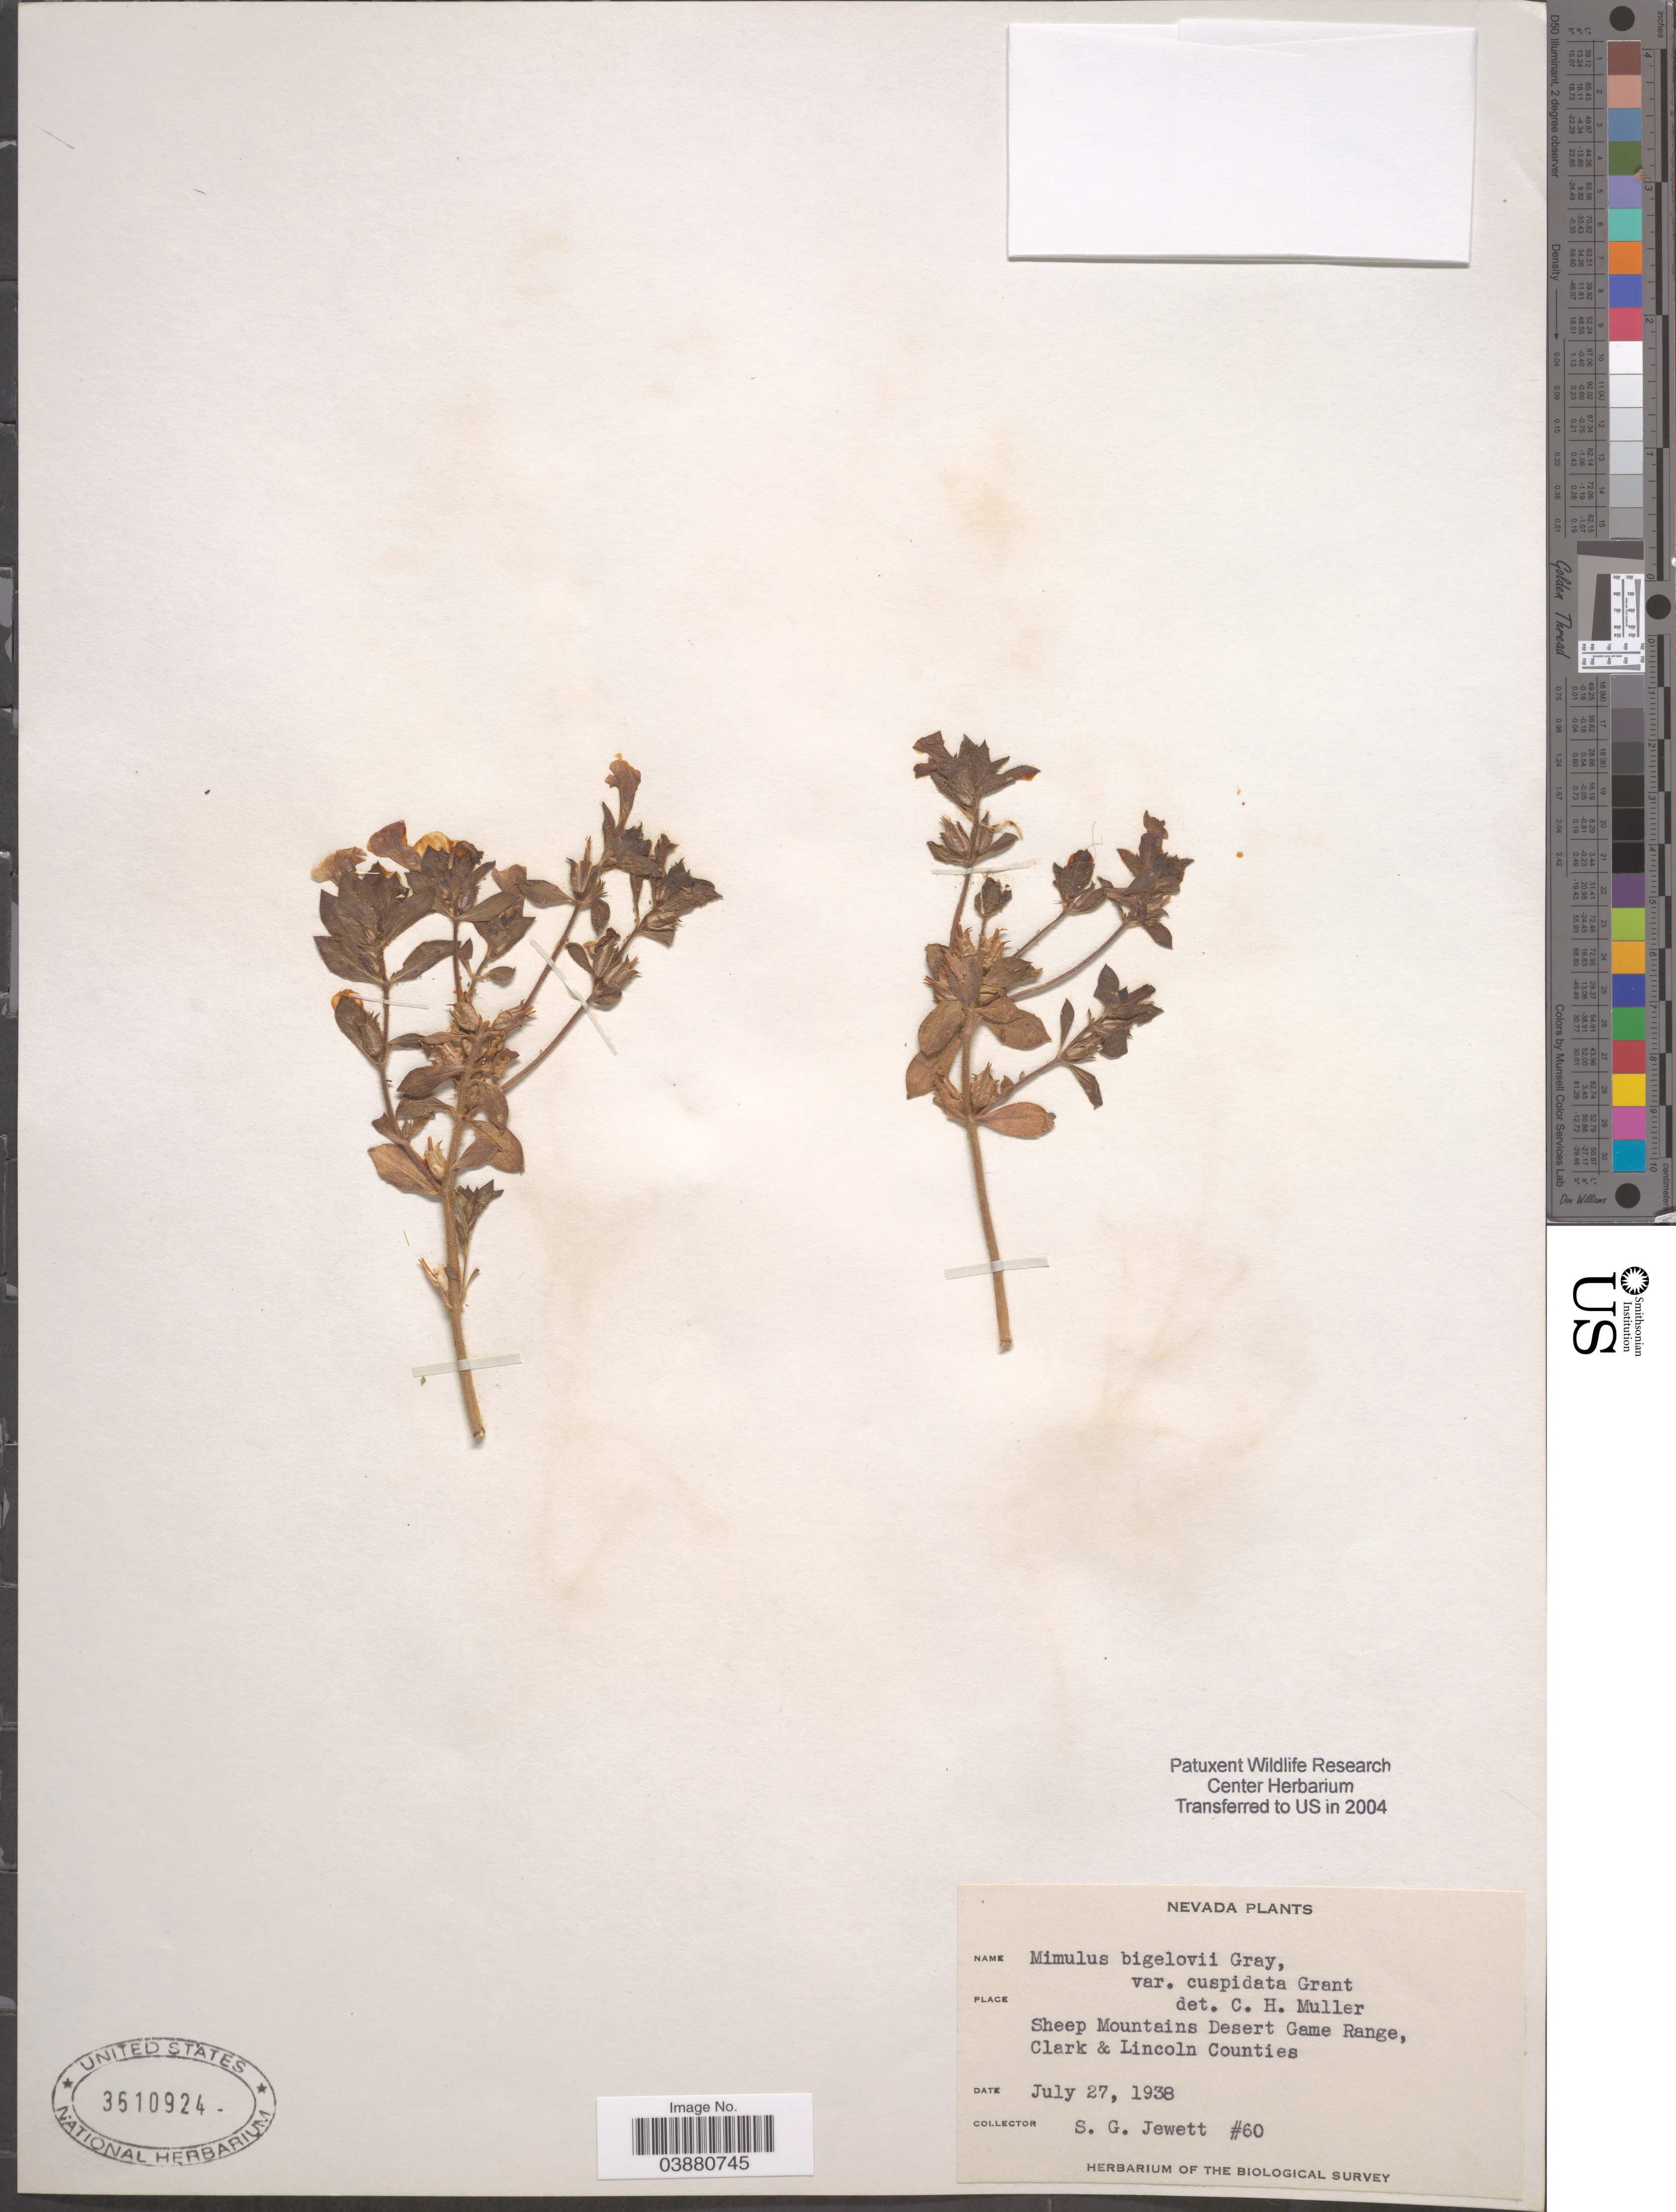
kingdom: Plantae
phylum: Tracheophyta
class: Magnoliopsida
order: Lamiales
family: Phrymaceae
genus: Mimulus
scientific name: Mimulus bigelovii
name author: (A. Gray) G.L. Nesom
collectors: S. Jewett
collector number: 60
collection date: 1938-07-27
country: United States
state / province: Nevada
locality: Sheep Mountains Desert Game Range, Clark & Lincoln Counties.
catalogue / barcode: US 3610924